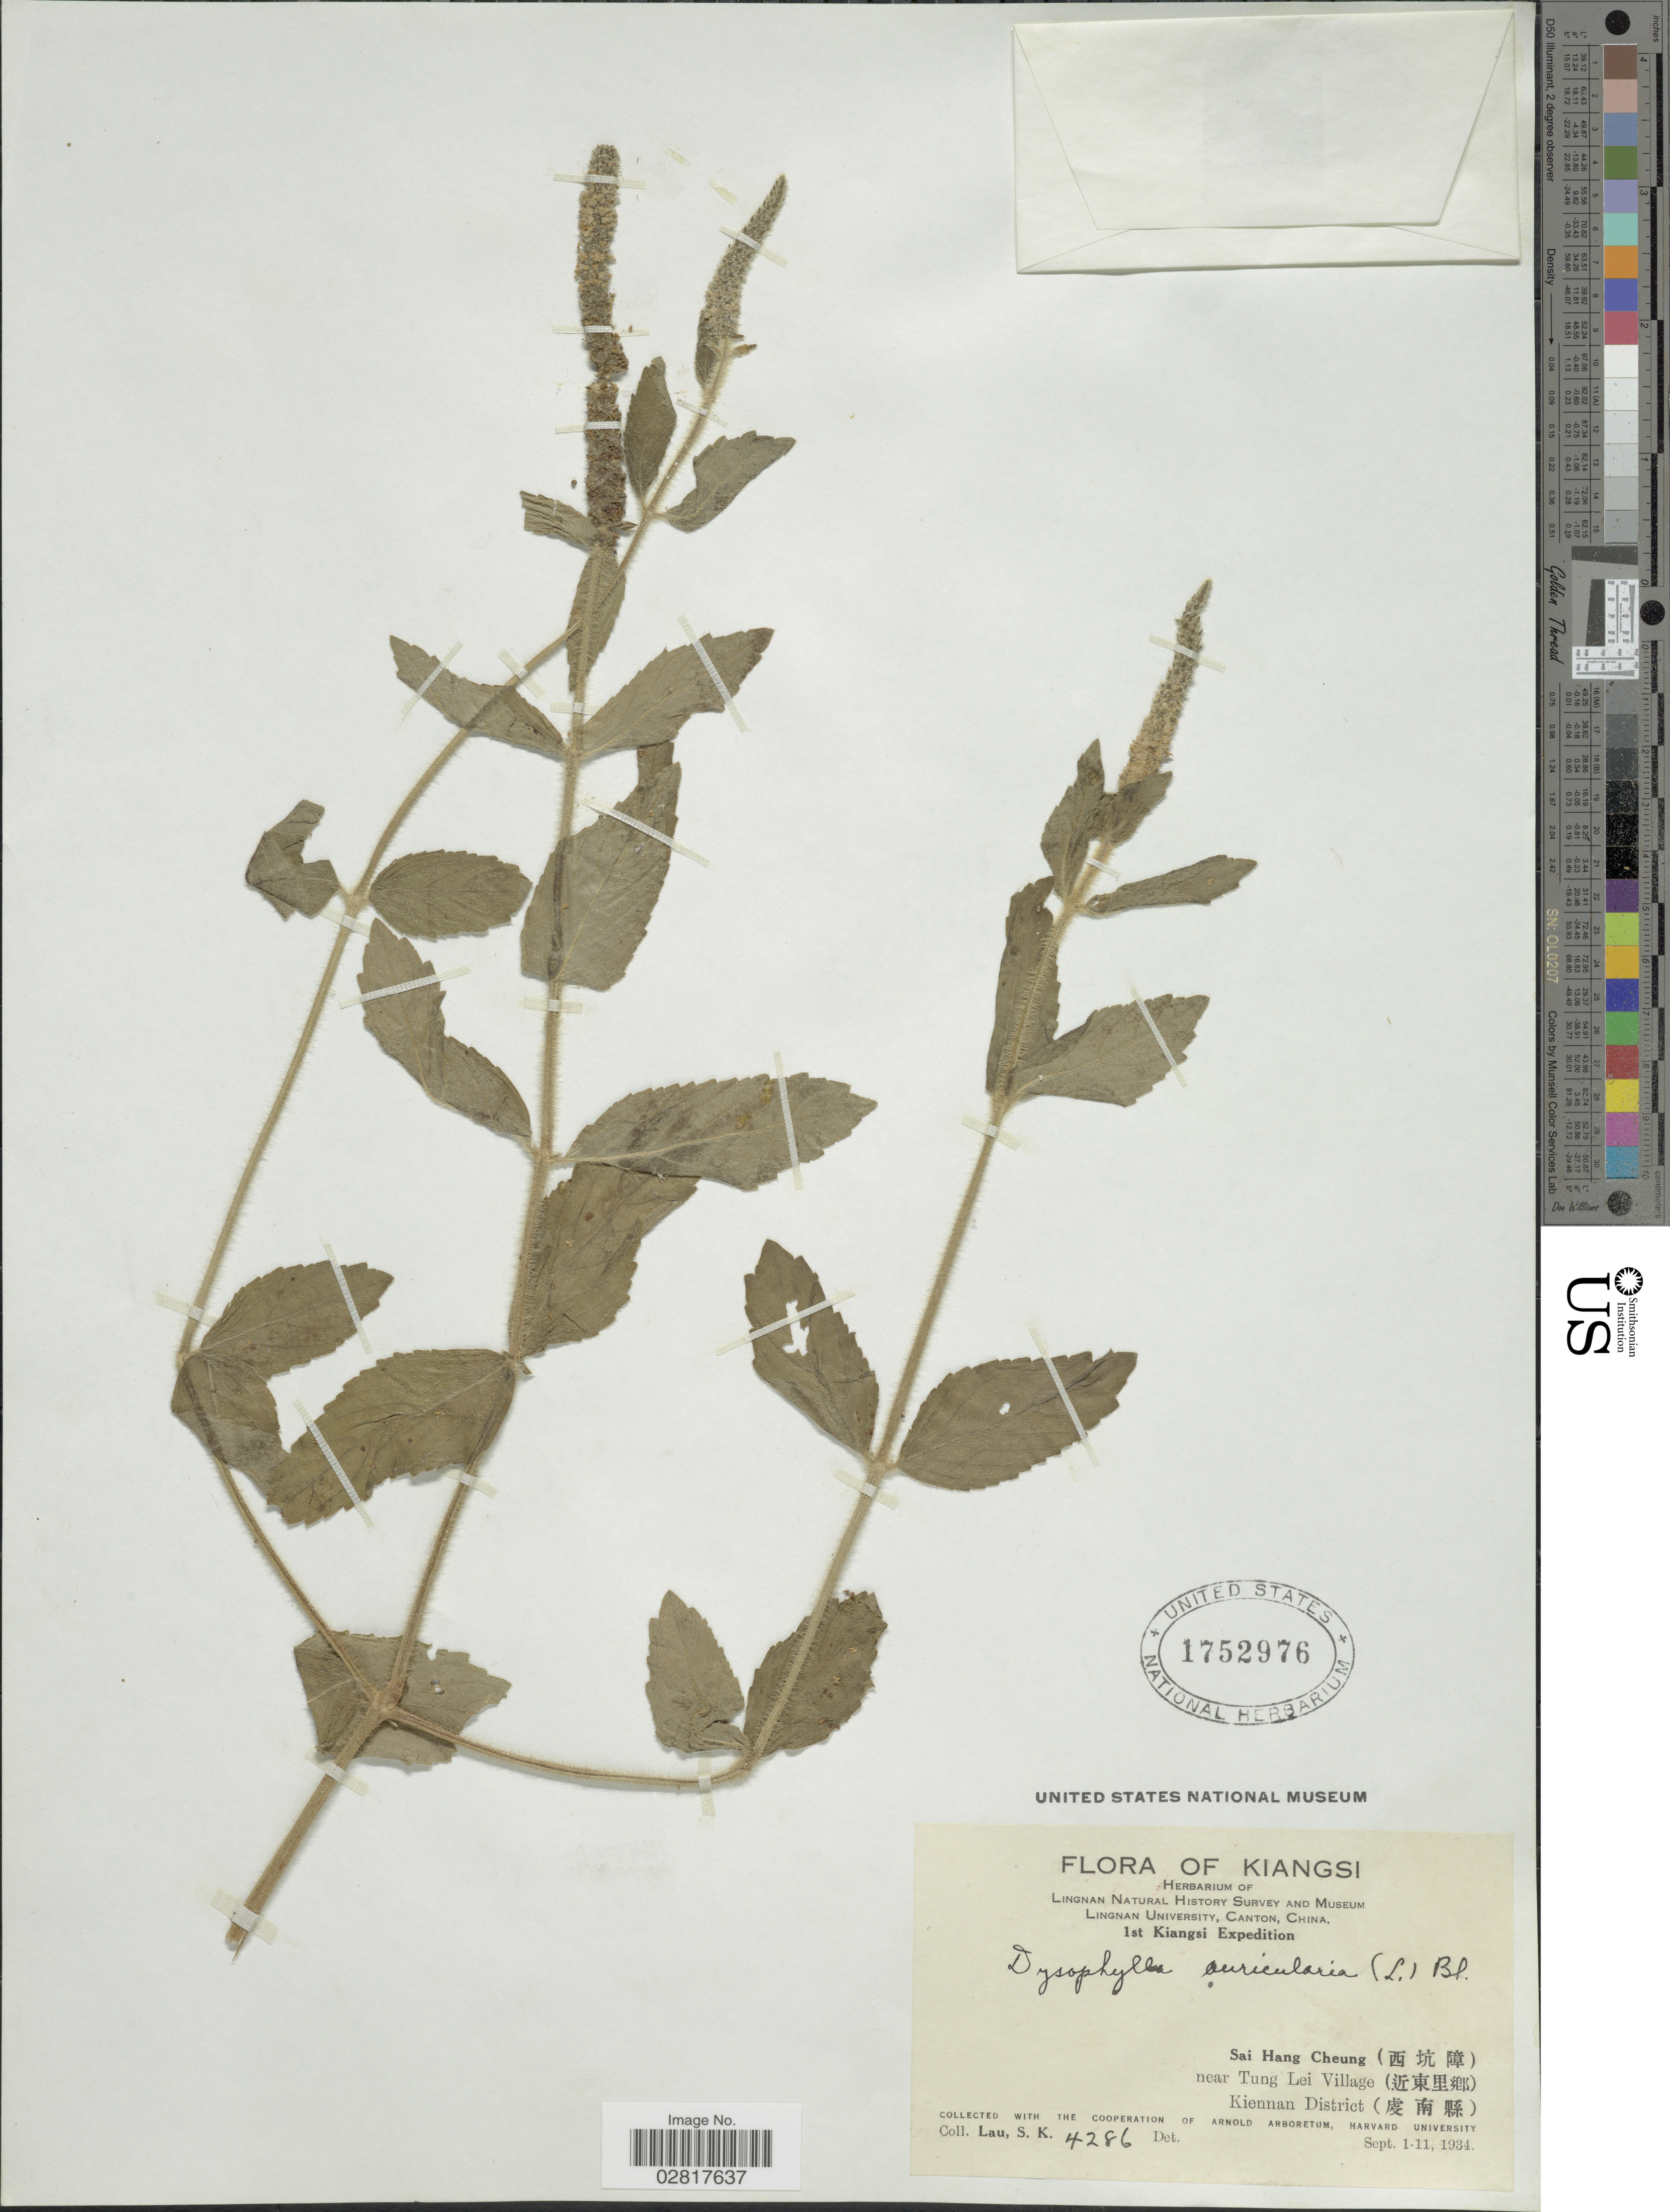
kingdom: Plantae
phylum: Tracheophyta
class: Magnoliopsida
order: Lamiales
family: Lamiaceae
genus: Pogostemon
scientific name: Pogostemon auricularius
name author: (L.) Hassk.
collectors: S. K. Lau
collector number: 4286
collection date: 1934-09-01/1934-09-11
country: China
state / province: Jiangxi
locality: Kiangsi. Sai Hang Cheung near Tung Lei Village, Kiennan District.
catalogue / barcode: US 1752976